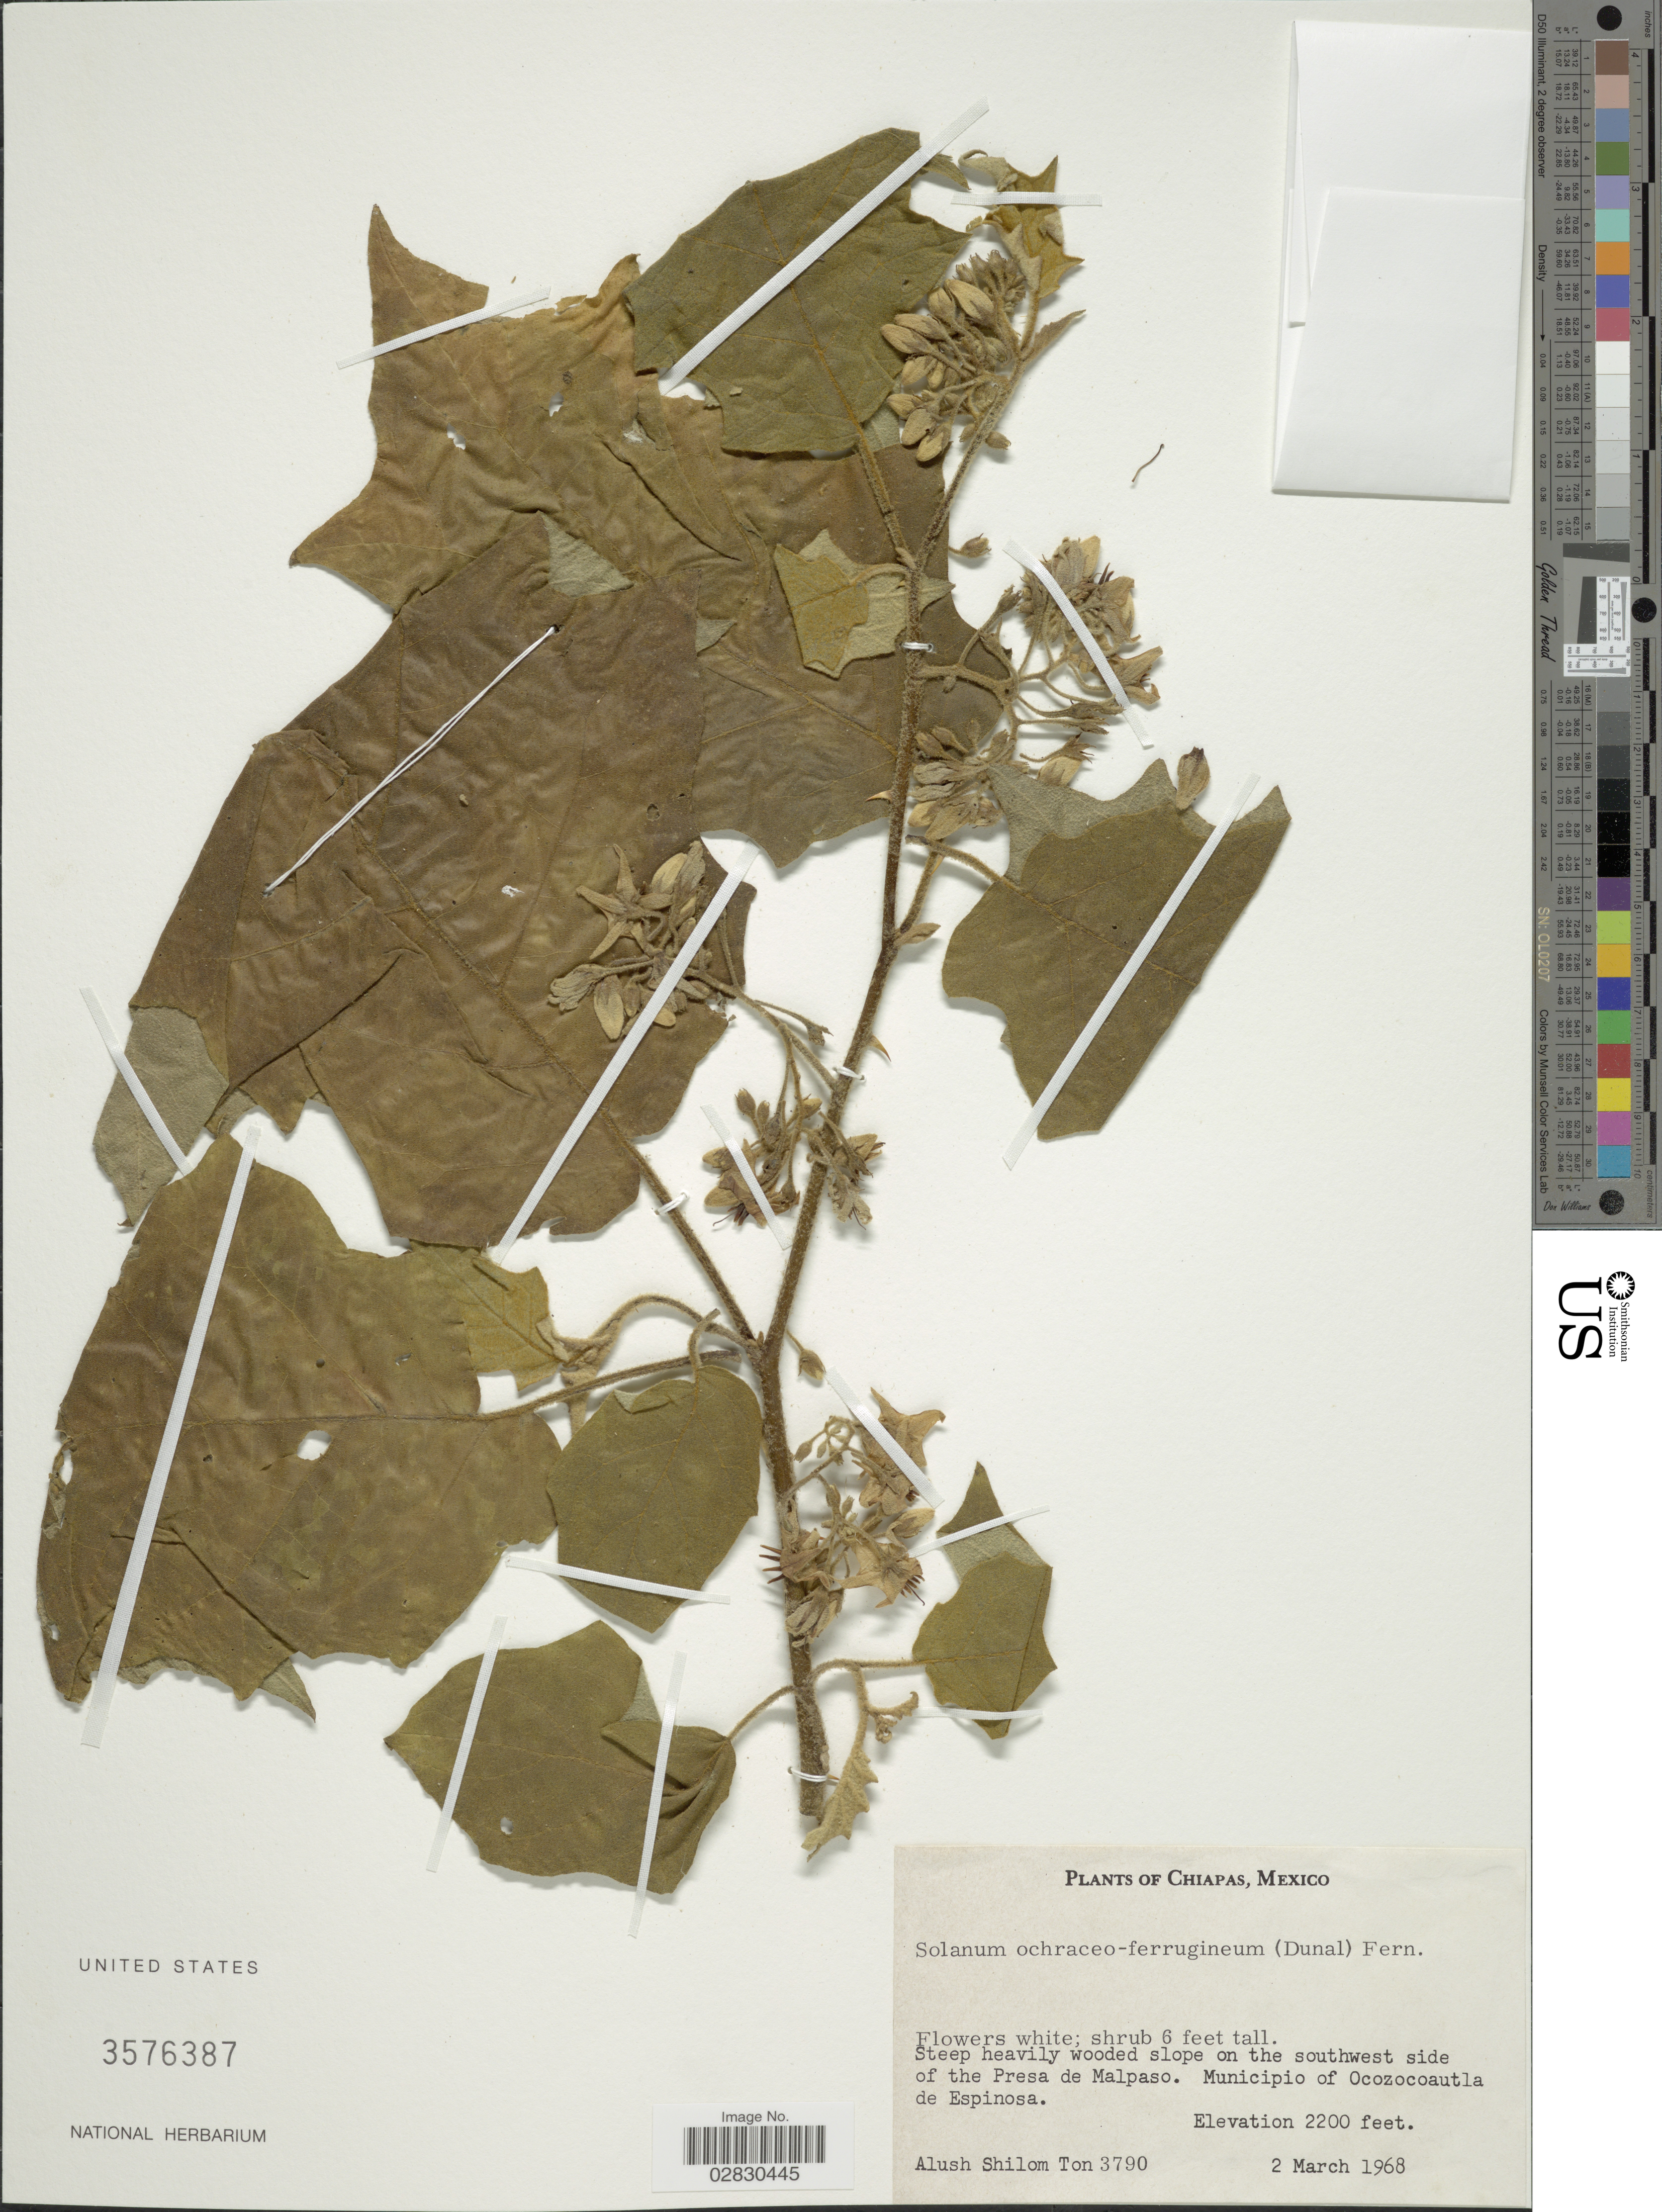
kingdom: Plantae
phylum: Tracheophyta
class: Magnoliopsida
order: Solanales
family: Solanaceae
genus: Solanum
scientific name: Solanum ochraceo-ferrugineum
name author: (Dunal) Fernald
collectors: A. M. Ton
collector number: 3790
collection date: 1968-03-02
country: Mexico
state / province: Chiapas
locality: Steep heavily wooded slope on the southwest side of the Presa de Malpaso. Municipio of Ocozocoautla de Espinosa.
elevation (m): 671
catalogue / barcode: US 3576387